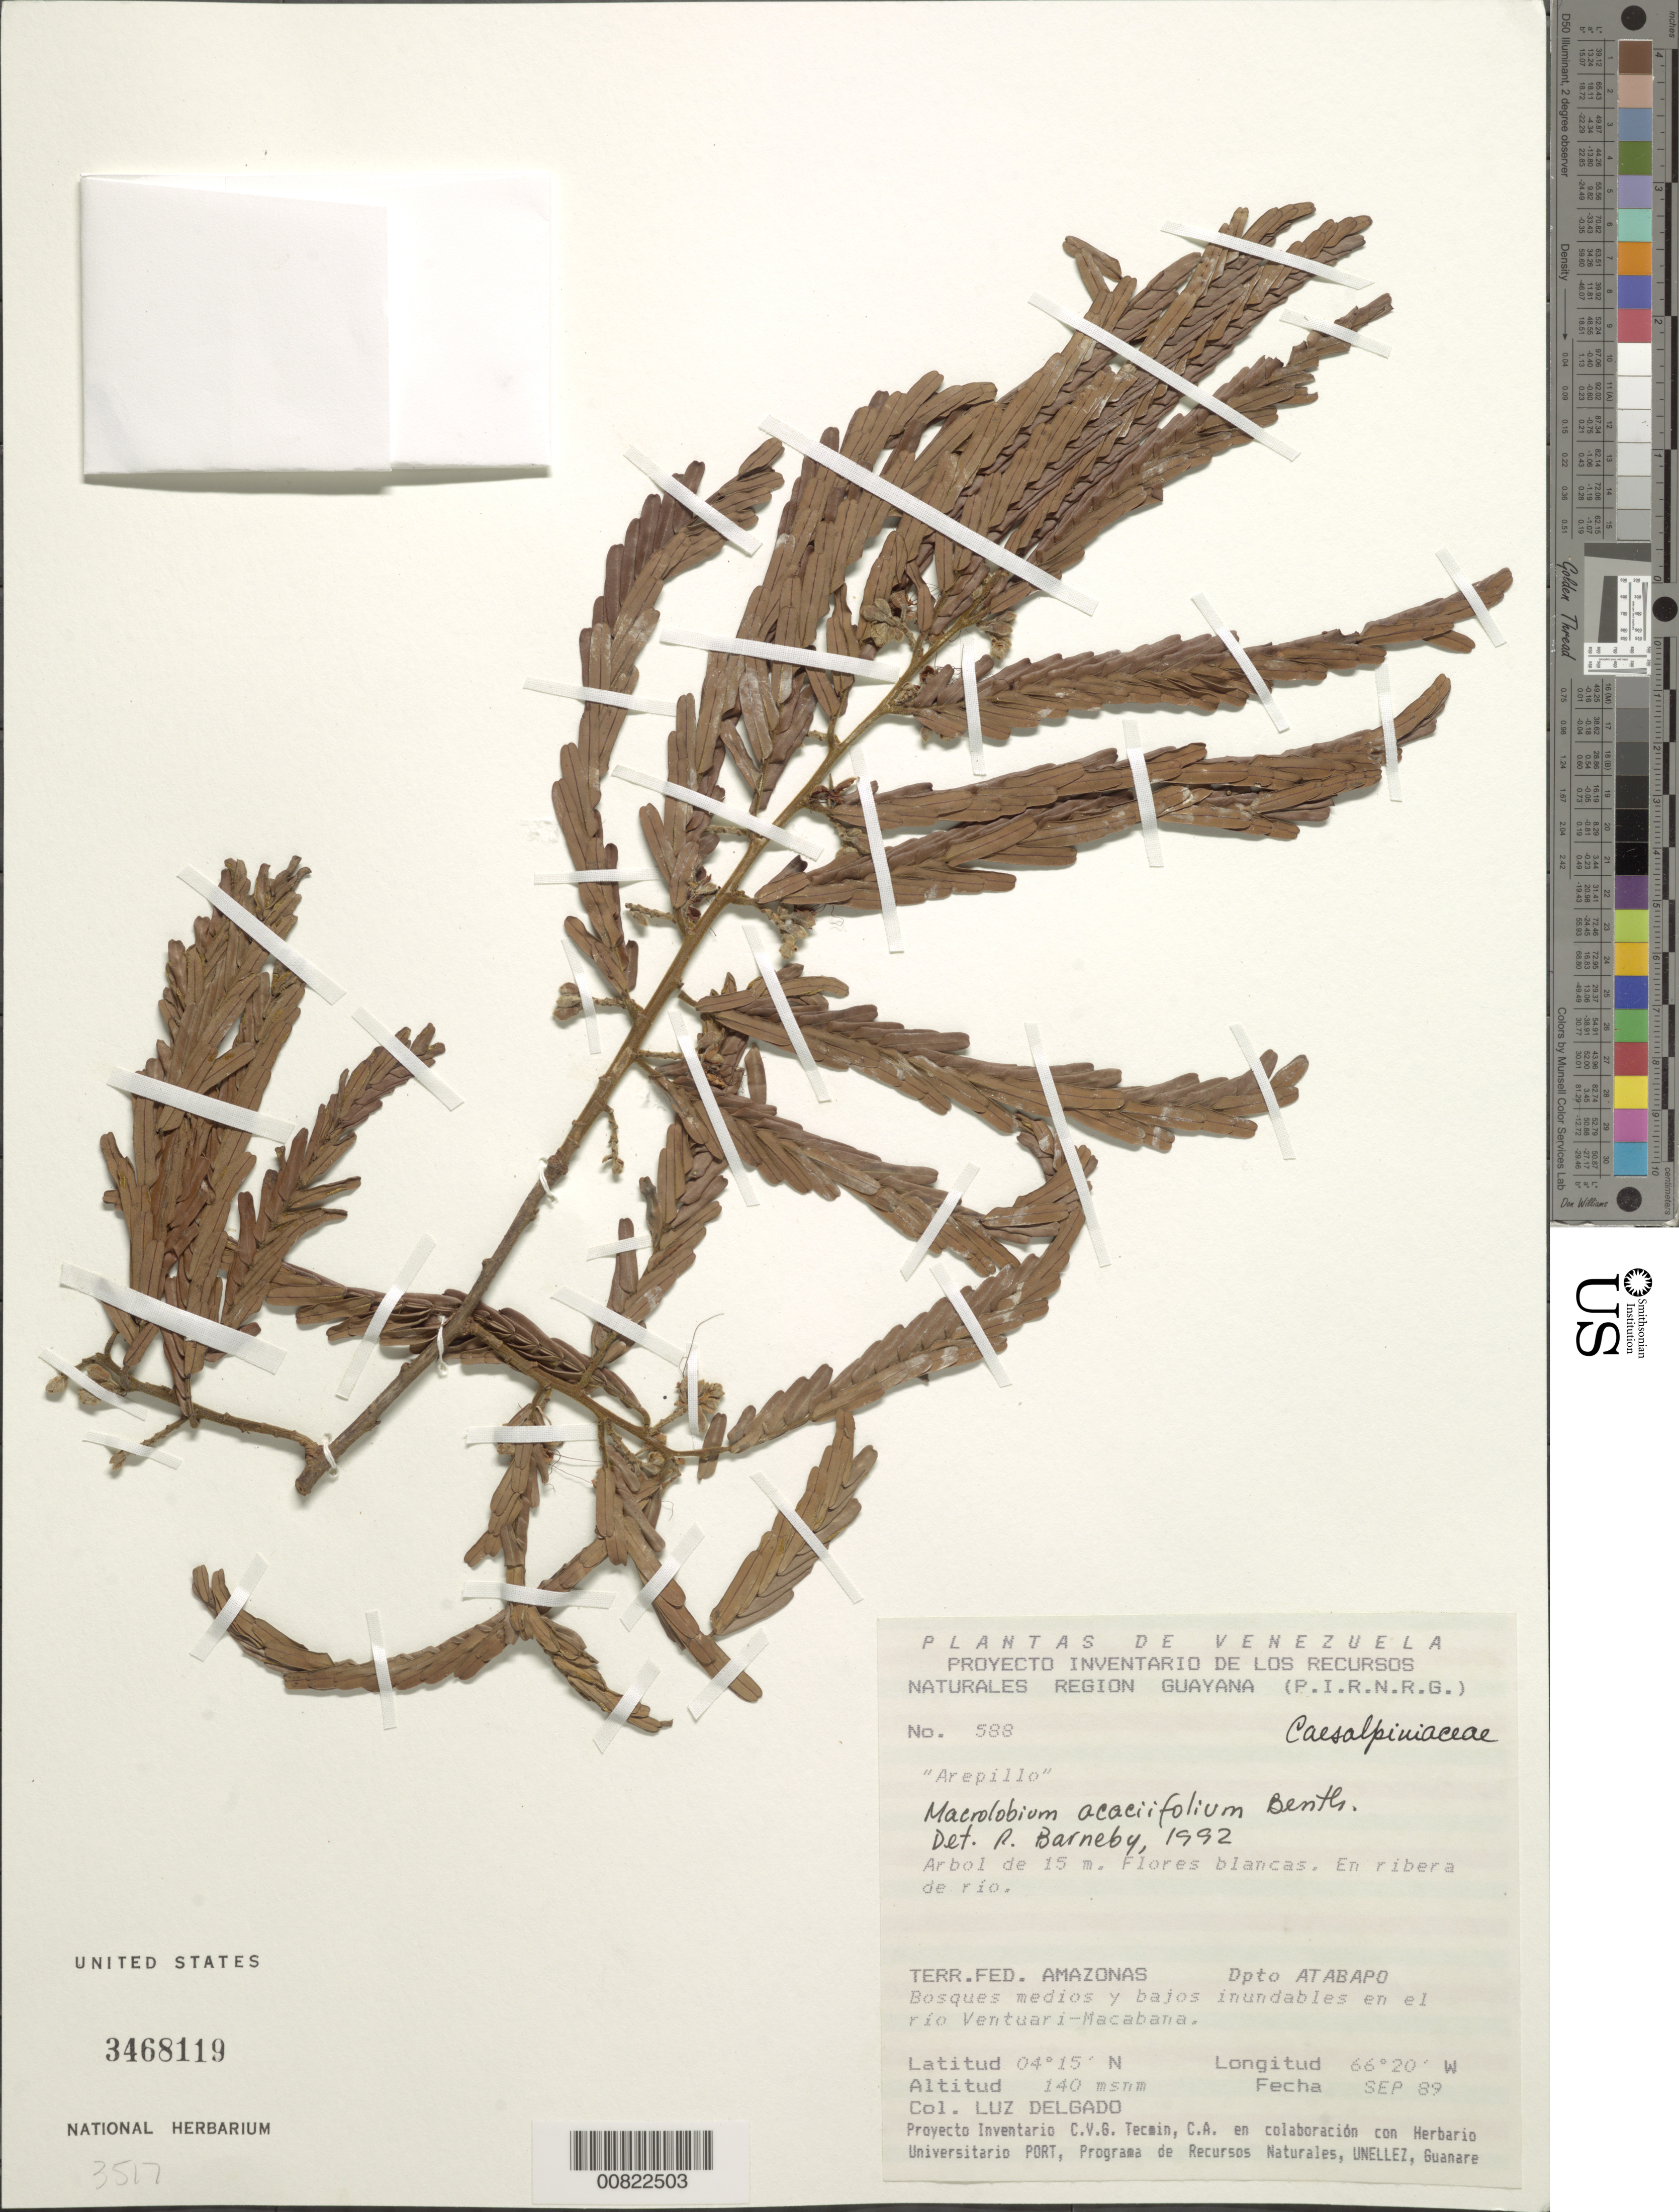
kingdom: Plantae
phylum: Tracheophyta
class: Magnoliopsida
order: Fabales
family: Fabaceae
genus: Macrolobium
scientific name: Macrolobium acaciifolium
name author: (Benth.) Benth.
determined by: Barneby, Rupert C., (NY)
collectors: L. Delgado V.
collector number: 588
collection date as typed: Sep-89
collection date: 1989-09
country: Venezuela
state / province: Amazonas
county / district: Atabapo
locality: Río Ventuari-Macabana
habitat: Bosques medios y bajos inundables en el rio; en ribera de río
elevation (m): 140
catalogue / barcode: US 3468119